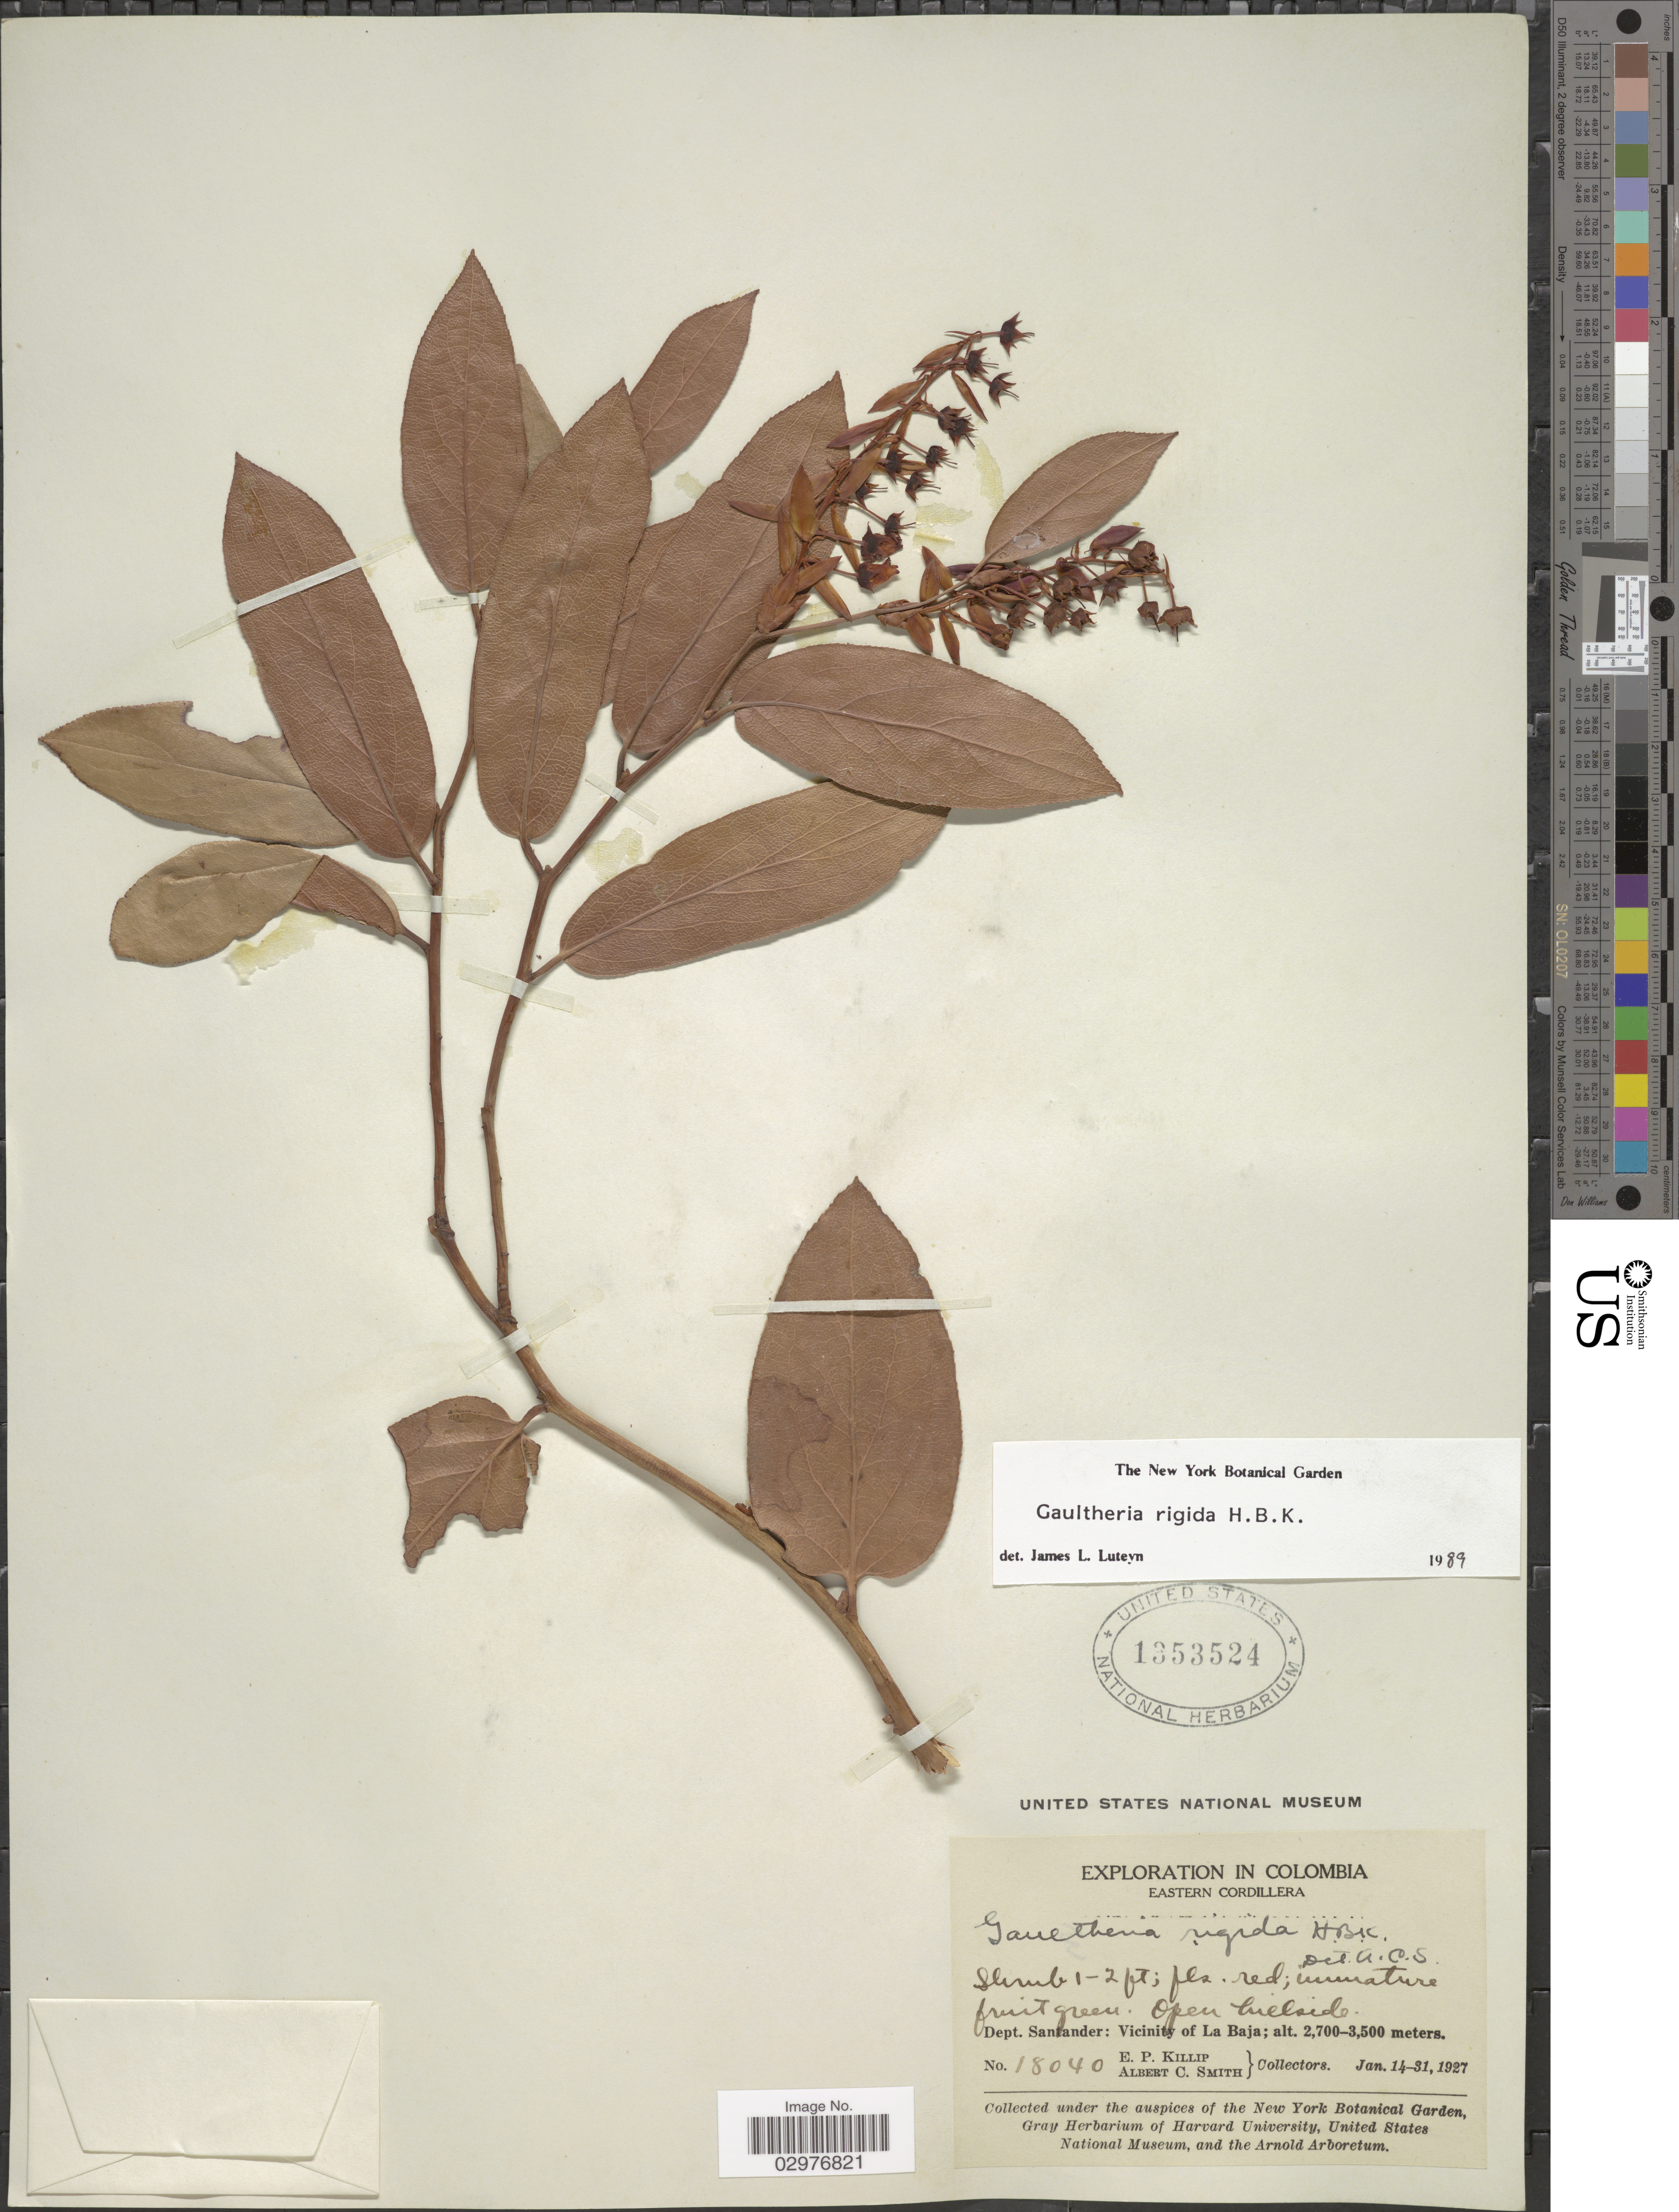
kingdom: Plantae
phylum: Tracheophyta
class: Magnoliopsida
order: Ericales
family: Ericaceae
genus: Gaultheria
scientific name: Gaultheria rigida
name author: Kunth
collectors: E. P. Killip & A. C. Smith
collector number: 18040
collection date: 1927-01-14/1927-01-31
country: Colombia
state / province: Santander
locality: Eastern Cordillera. Dept. Santander: Vicinity of La Baja.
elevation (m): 2700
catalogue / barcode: US 1353524